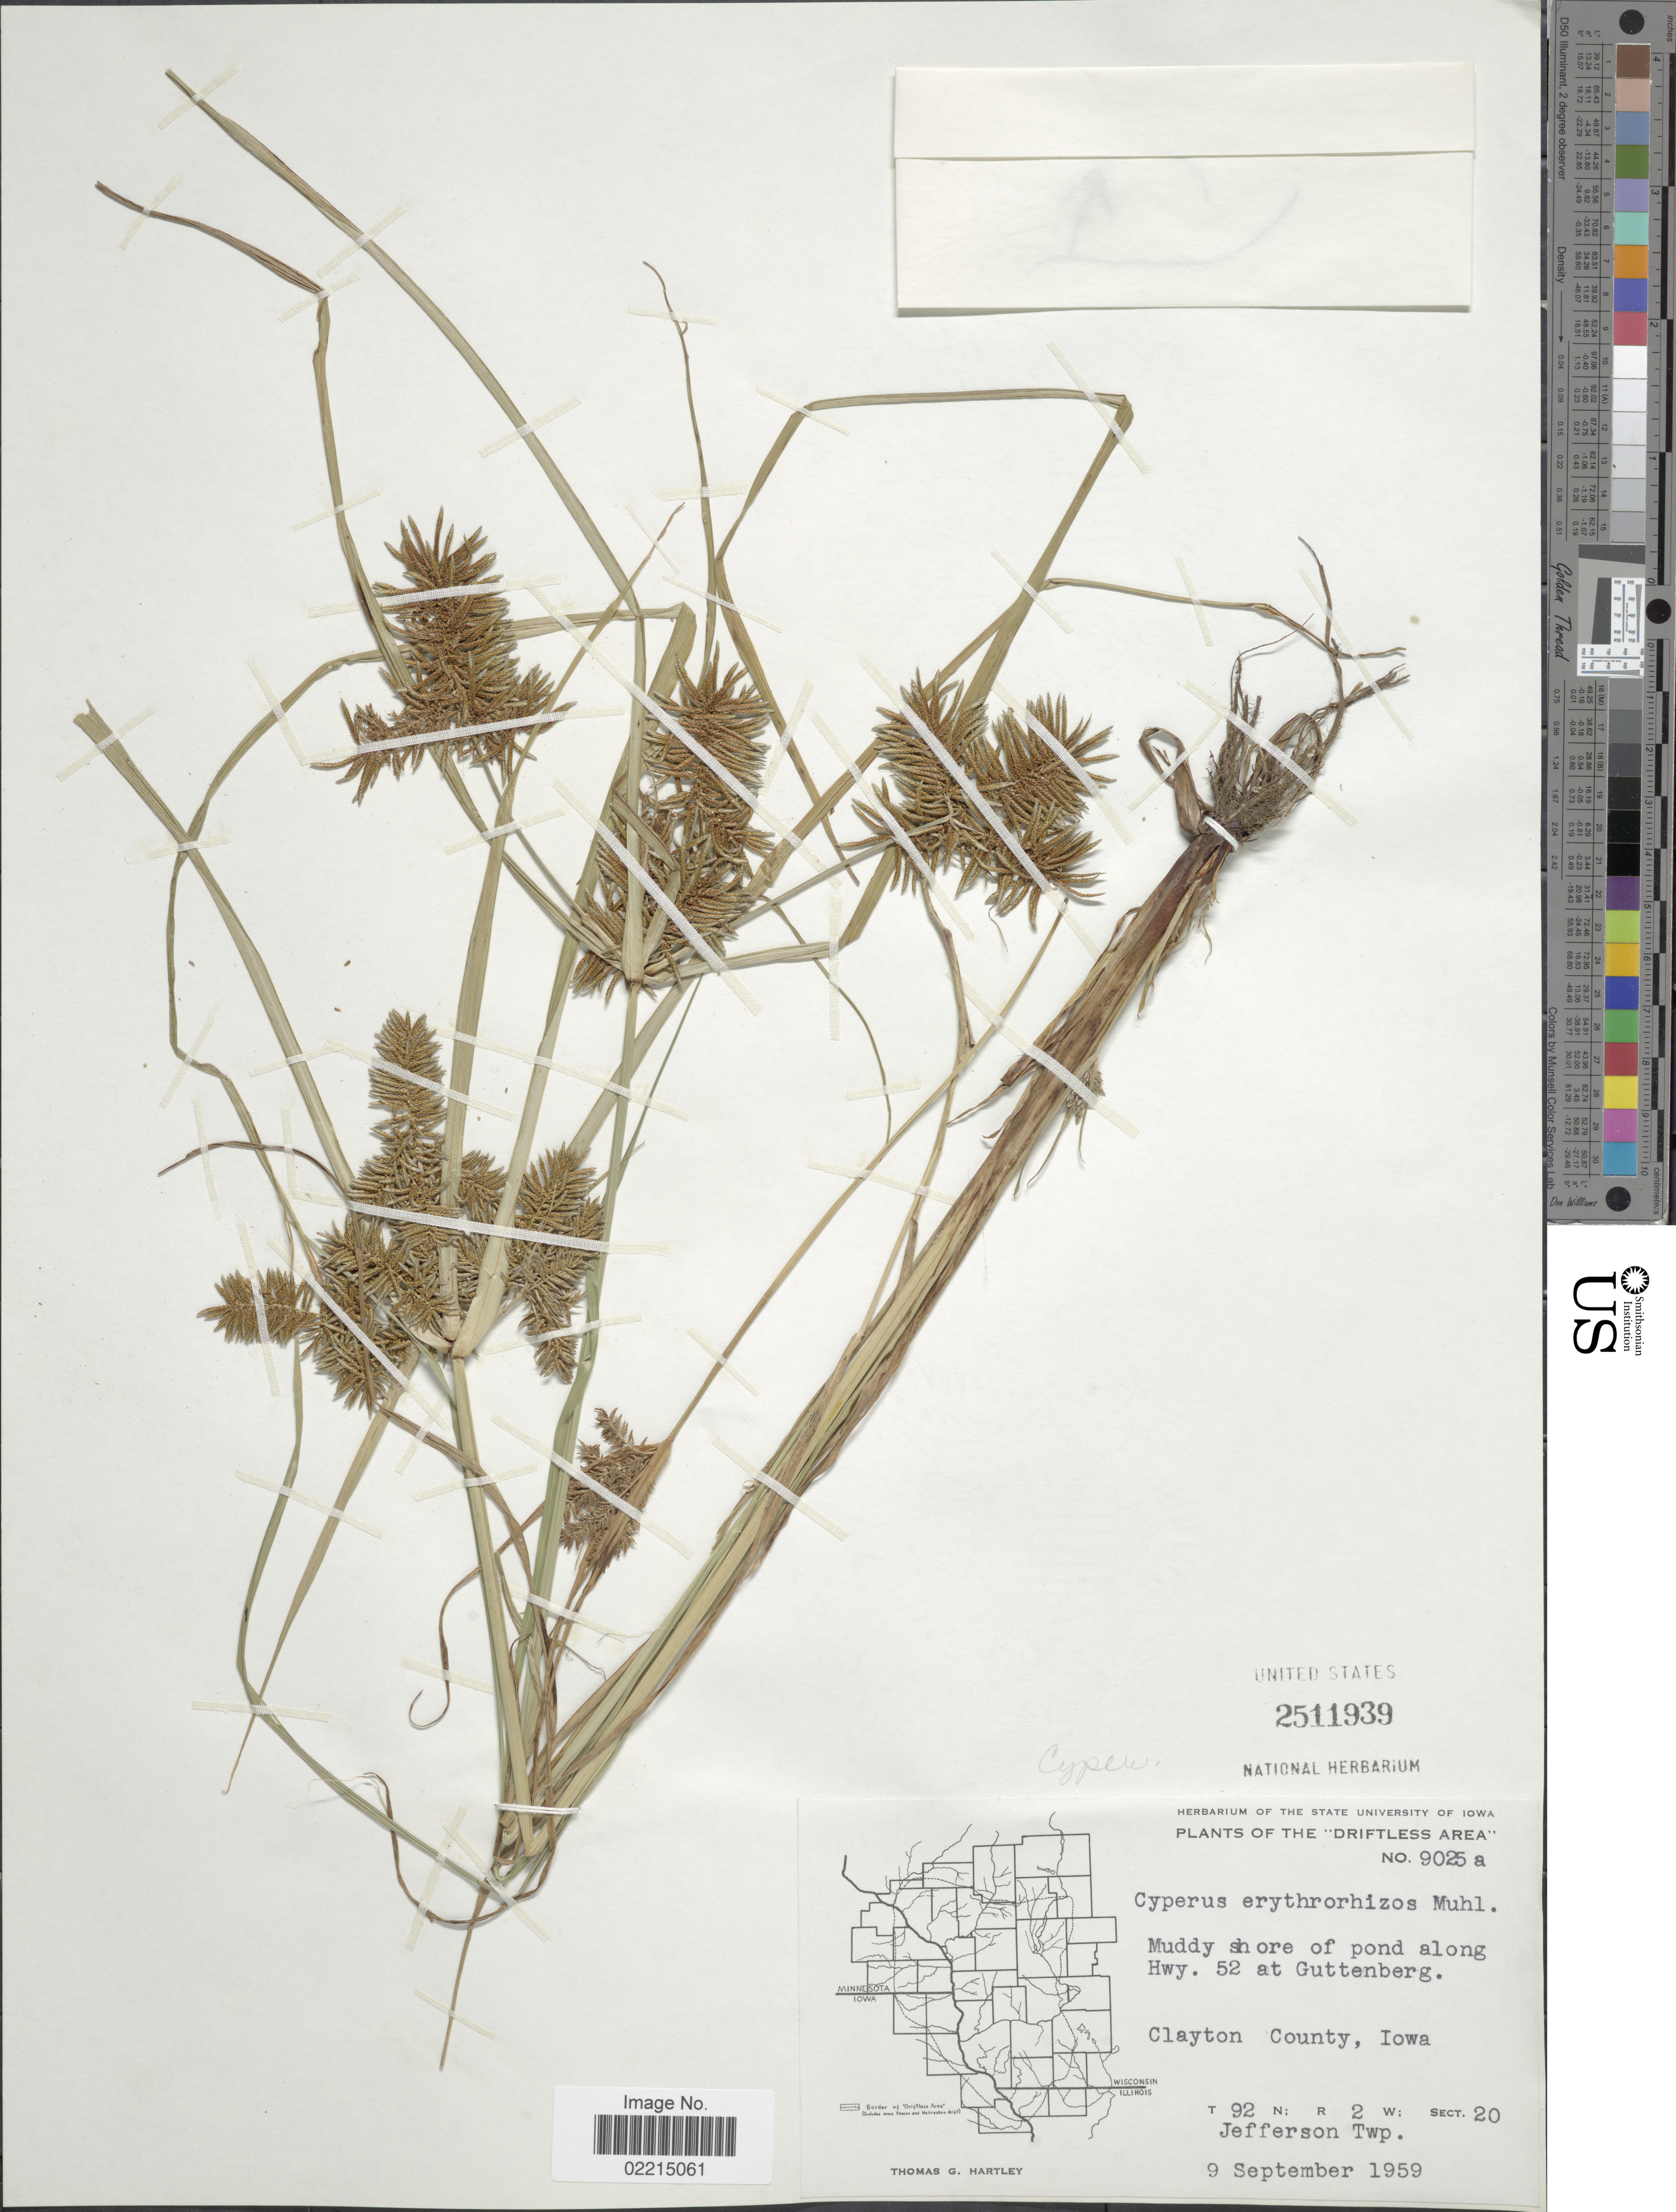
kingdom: Plantae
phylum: Tracheophyta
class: Liliopsida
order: Poales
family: Cyperaceae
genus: Cyperus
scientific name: Cyperus erythrorhizos Muhl.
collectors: T. G. Hartley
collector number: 9025a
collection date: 1959-09-09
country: United States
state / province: Iowa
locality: Driftless Area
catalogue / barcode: US 2511939